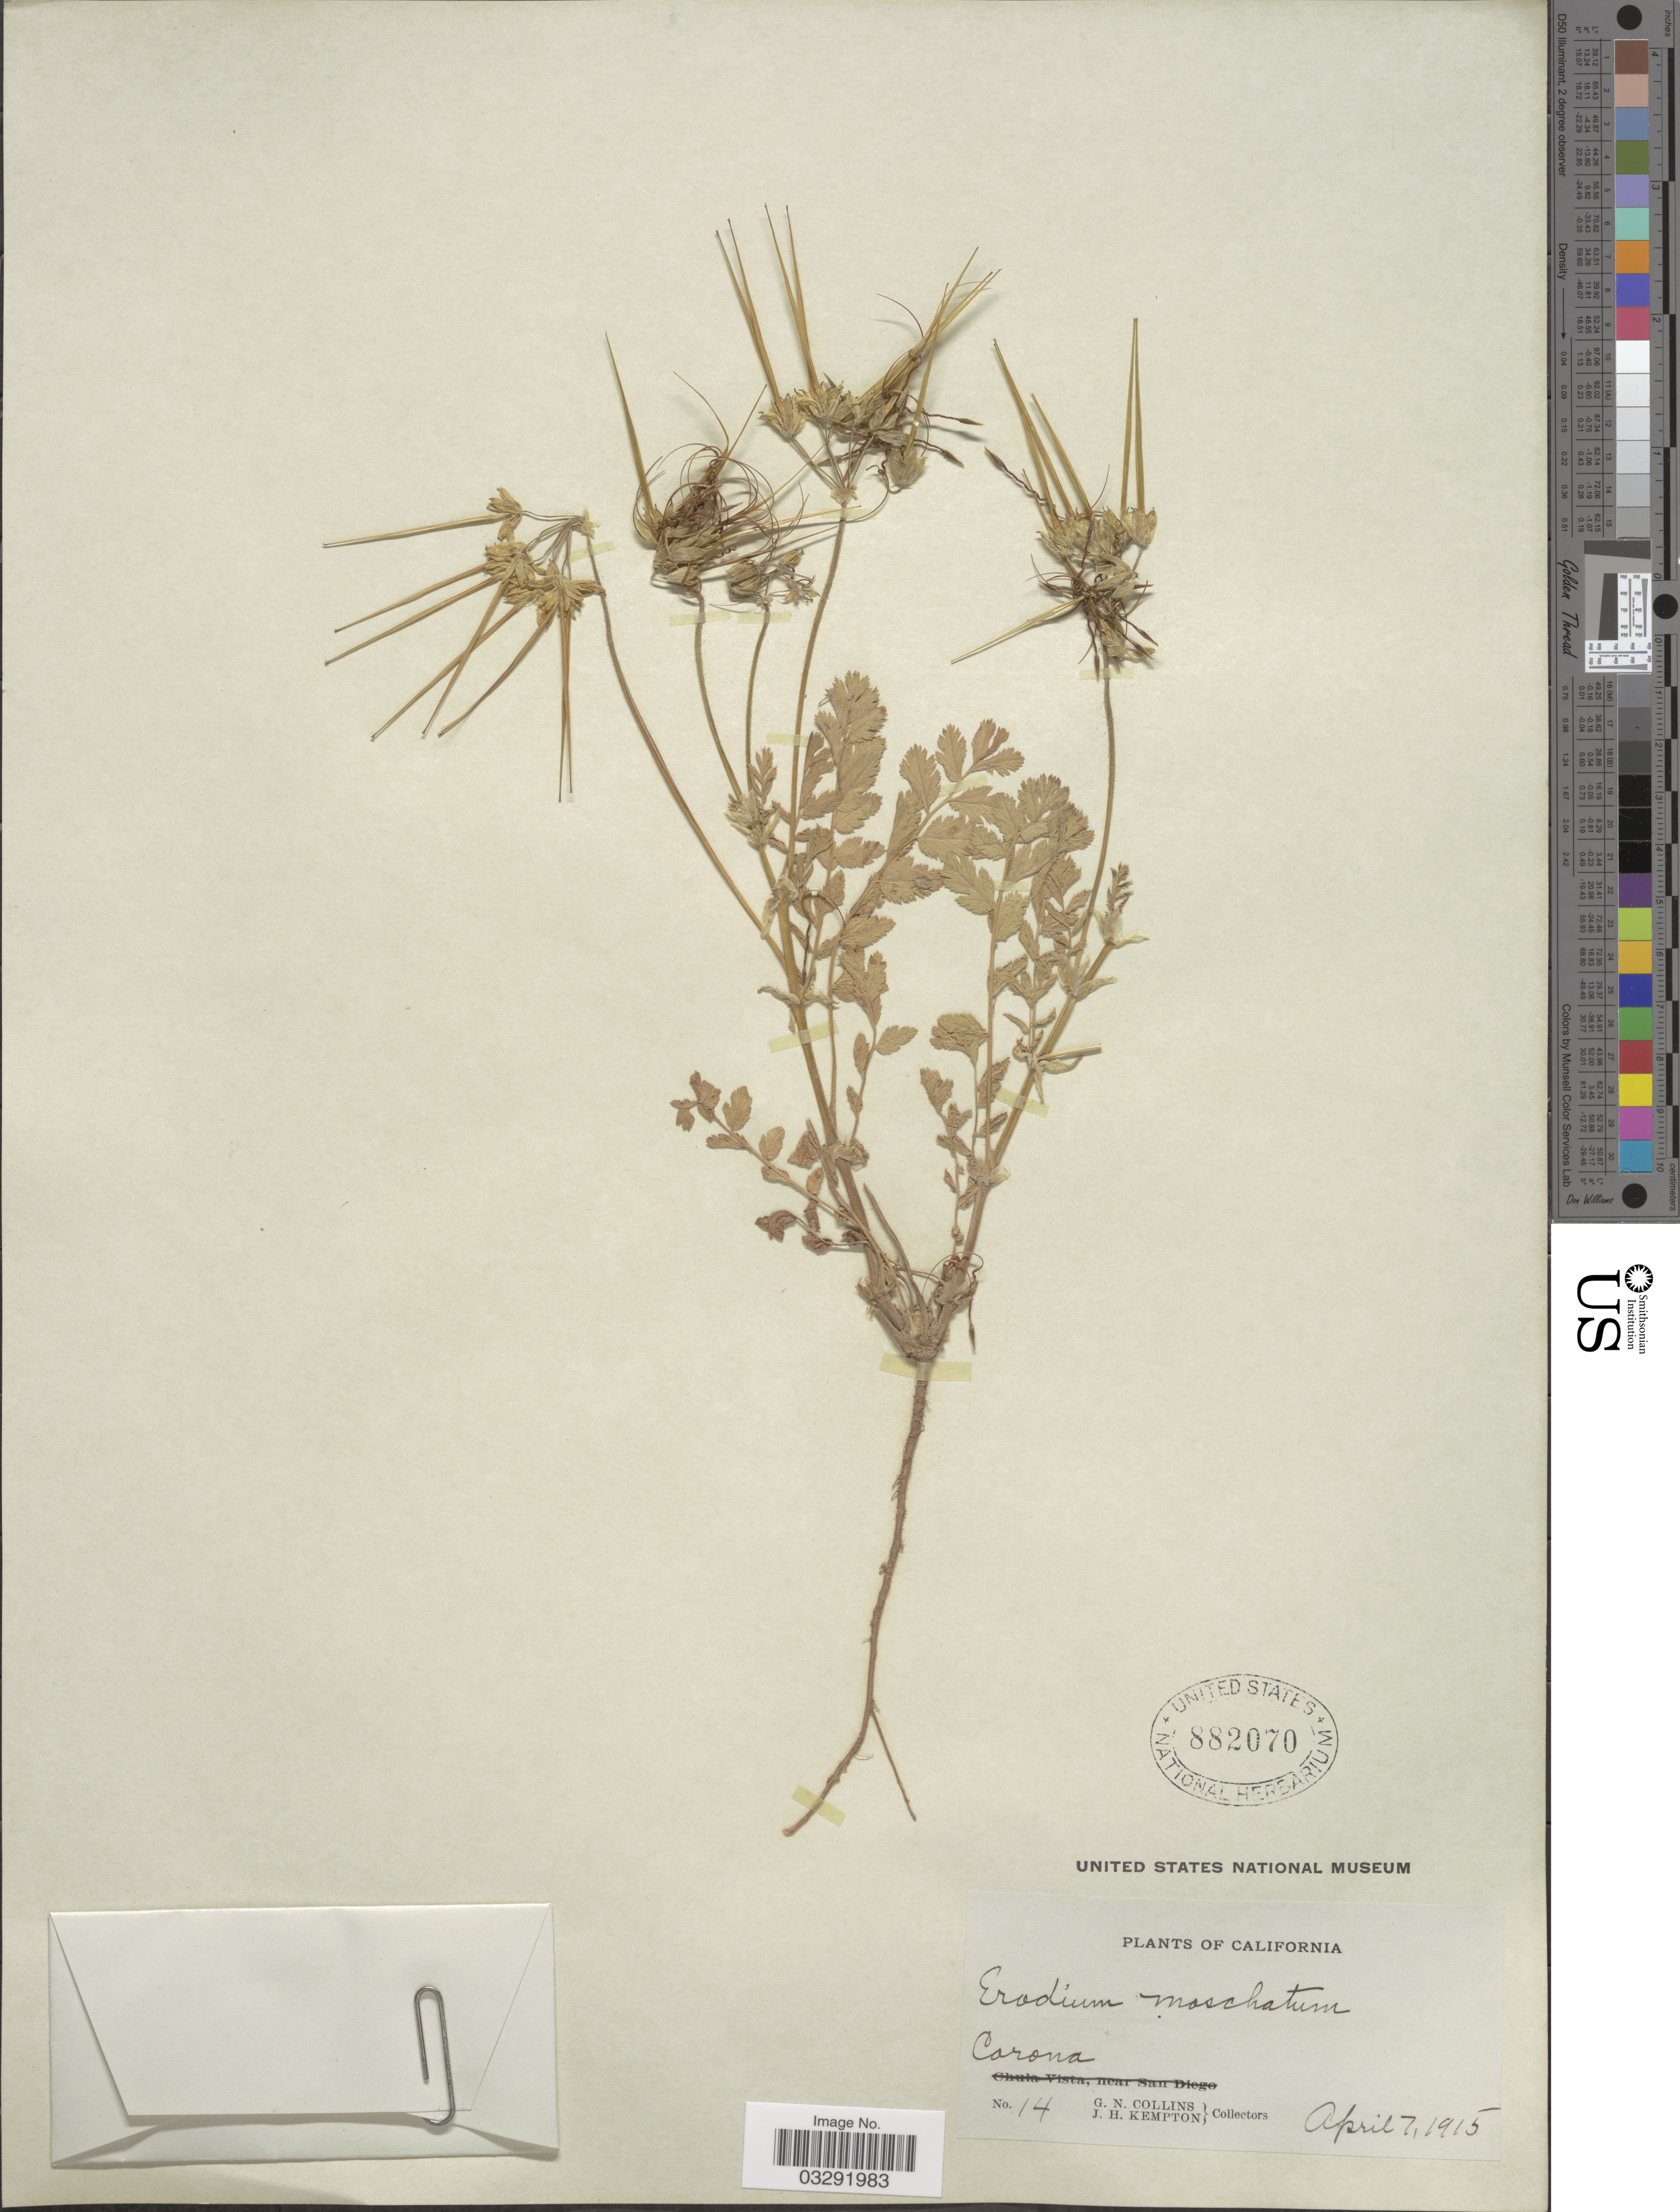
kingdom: Plantae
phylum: Tracheophyta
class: Magnoliopsida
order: Geraniales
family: Geraniaceae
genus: Erodium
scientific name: Erodium moschatum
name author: (L.) L'Hér. ex Aiton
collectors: G. Collins & J. H. Kempton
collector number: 14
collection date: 1915-04-07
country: United States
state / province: California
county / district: Riverside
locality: Corona.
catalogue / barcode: US 882070